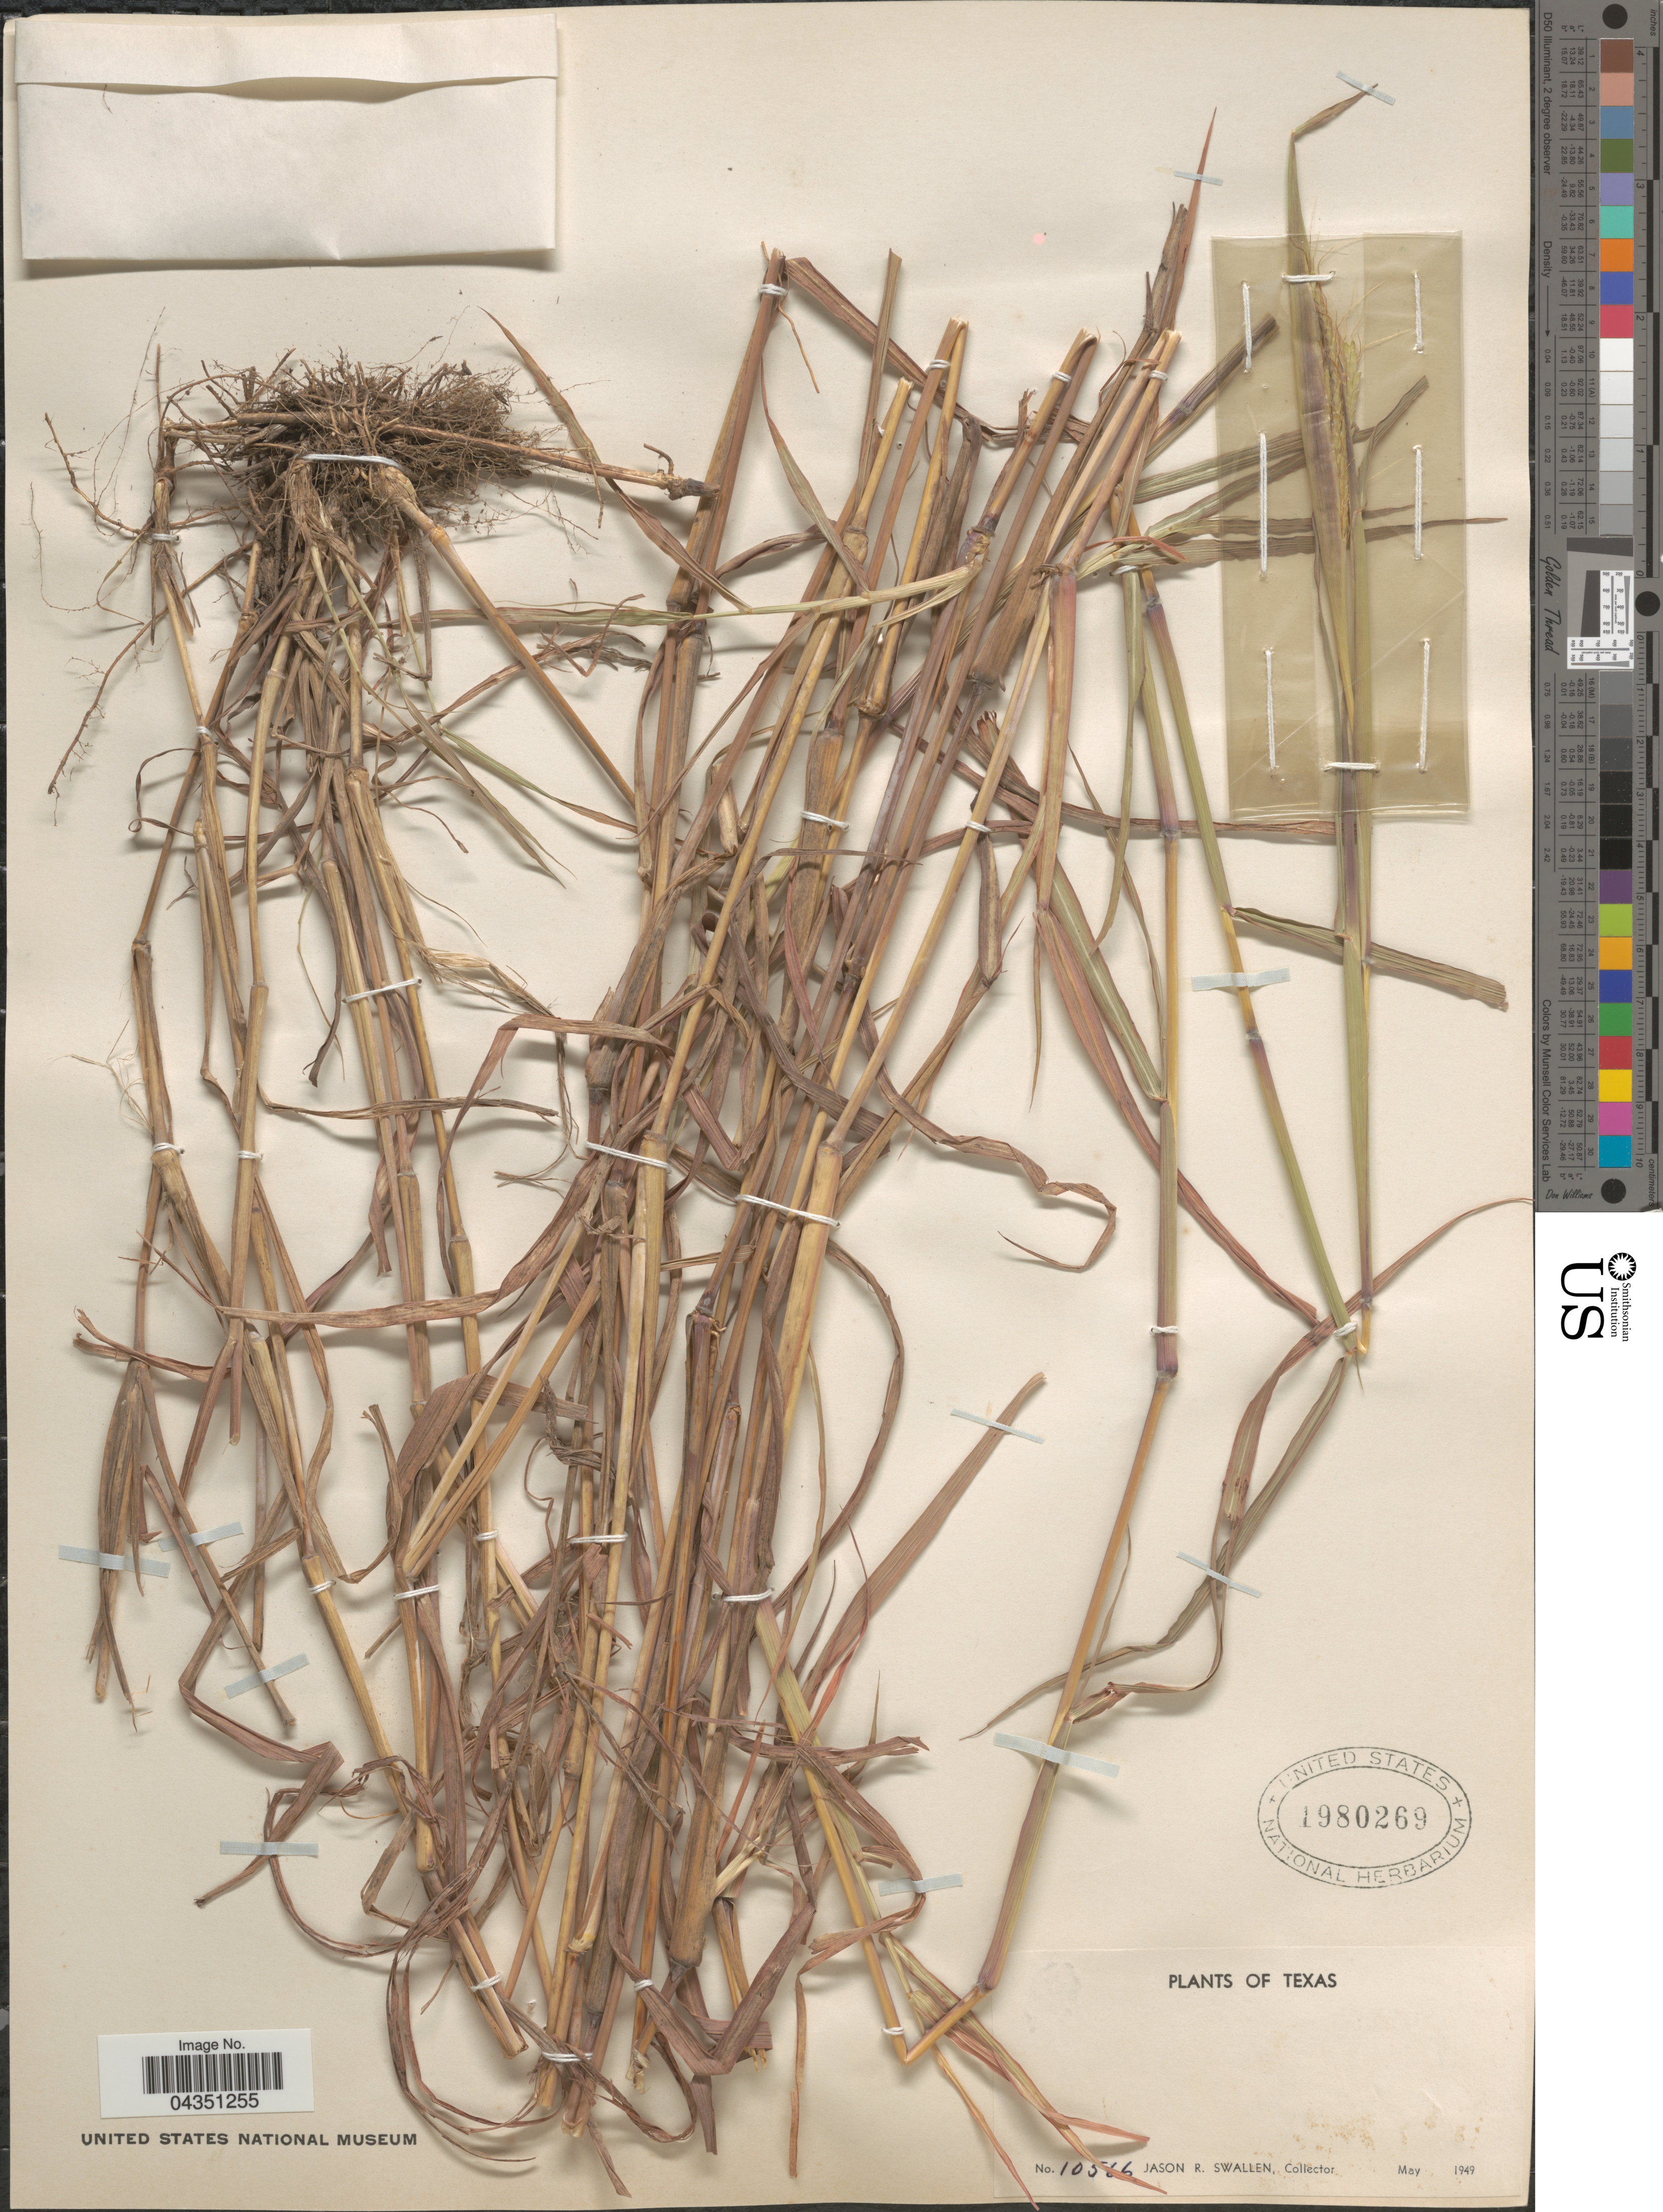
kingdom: Plantae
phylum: Tracheophyta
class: Liliopsida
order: Poales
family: Poaceae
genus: Dichanthium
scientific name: Dichanthium aristatum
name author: (Poir.) C.E. Hubb.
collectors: J. R. Swallen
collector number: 105!6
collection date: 1949-05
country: United States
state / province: Texas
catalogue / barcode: US 1980269